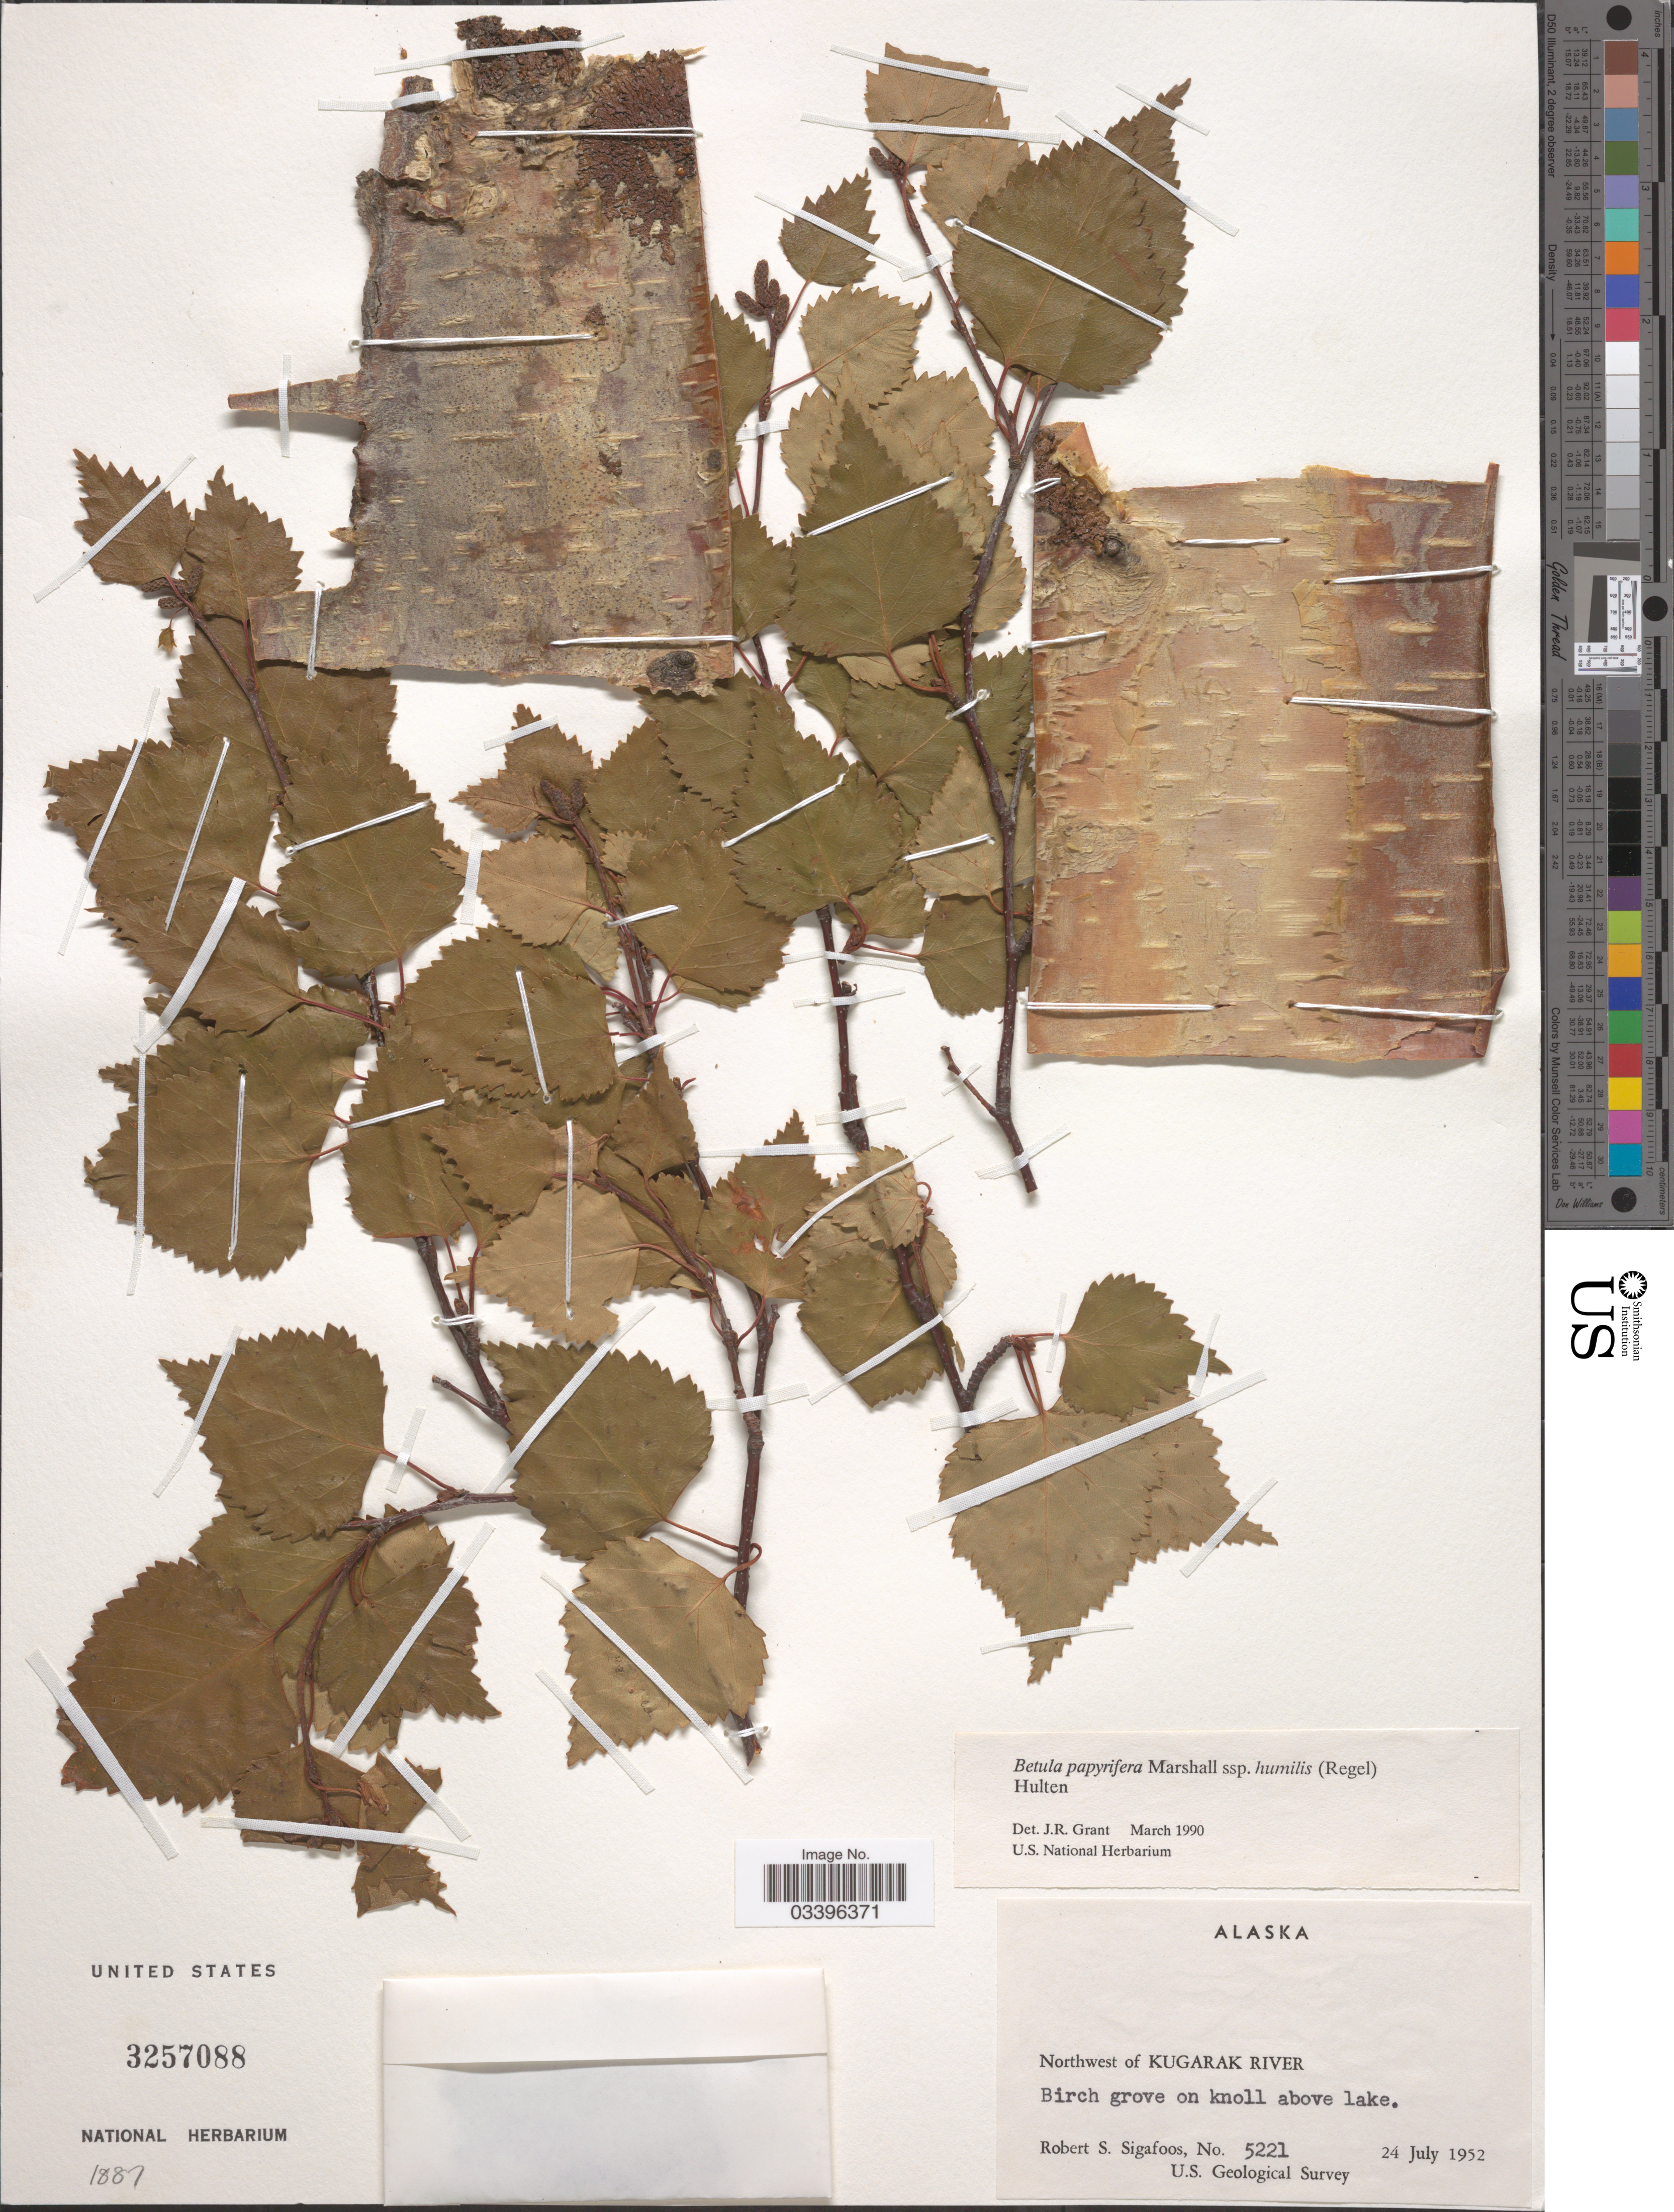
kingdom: Plantae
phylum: Tracheophyta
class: Magnoliopsida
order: Fagales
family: Betulaceae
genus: Betula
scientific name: Betula papyrifera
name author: Marshall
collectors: R. Sigafoos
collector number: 5221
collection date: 1952-07-24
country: United States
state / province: Alaska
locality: Northwest of Kugarak River. Birch grove on knoll above lake.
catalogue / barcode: US 3257088